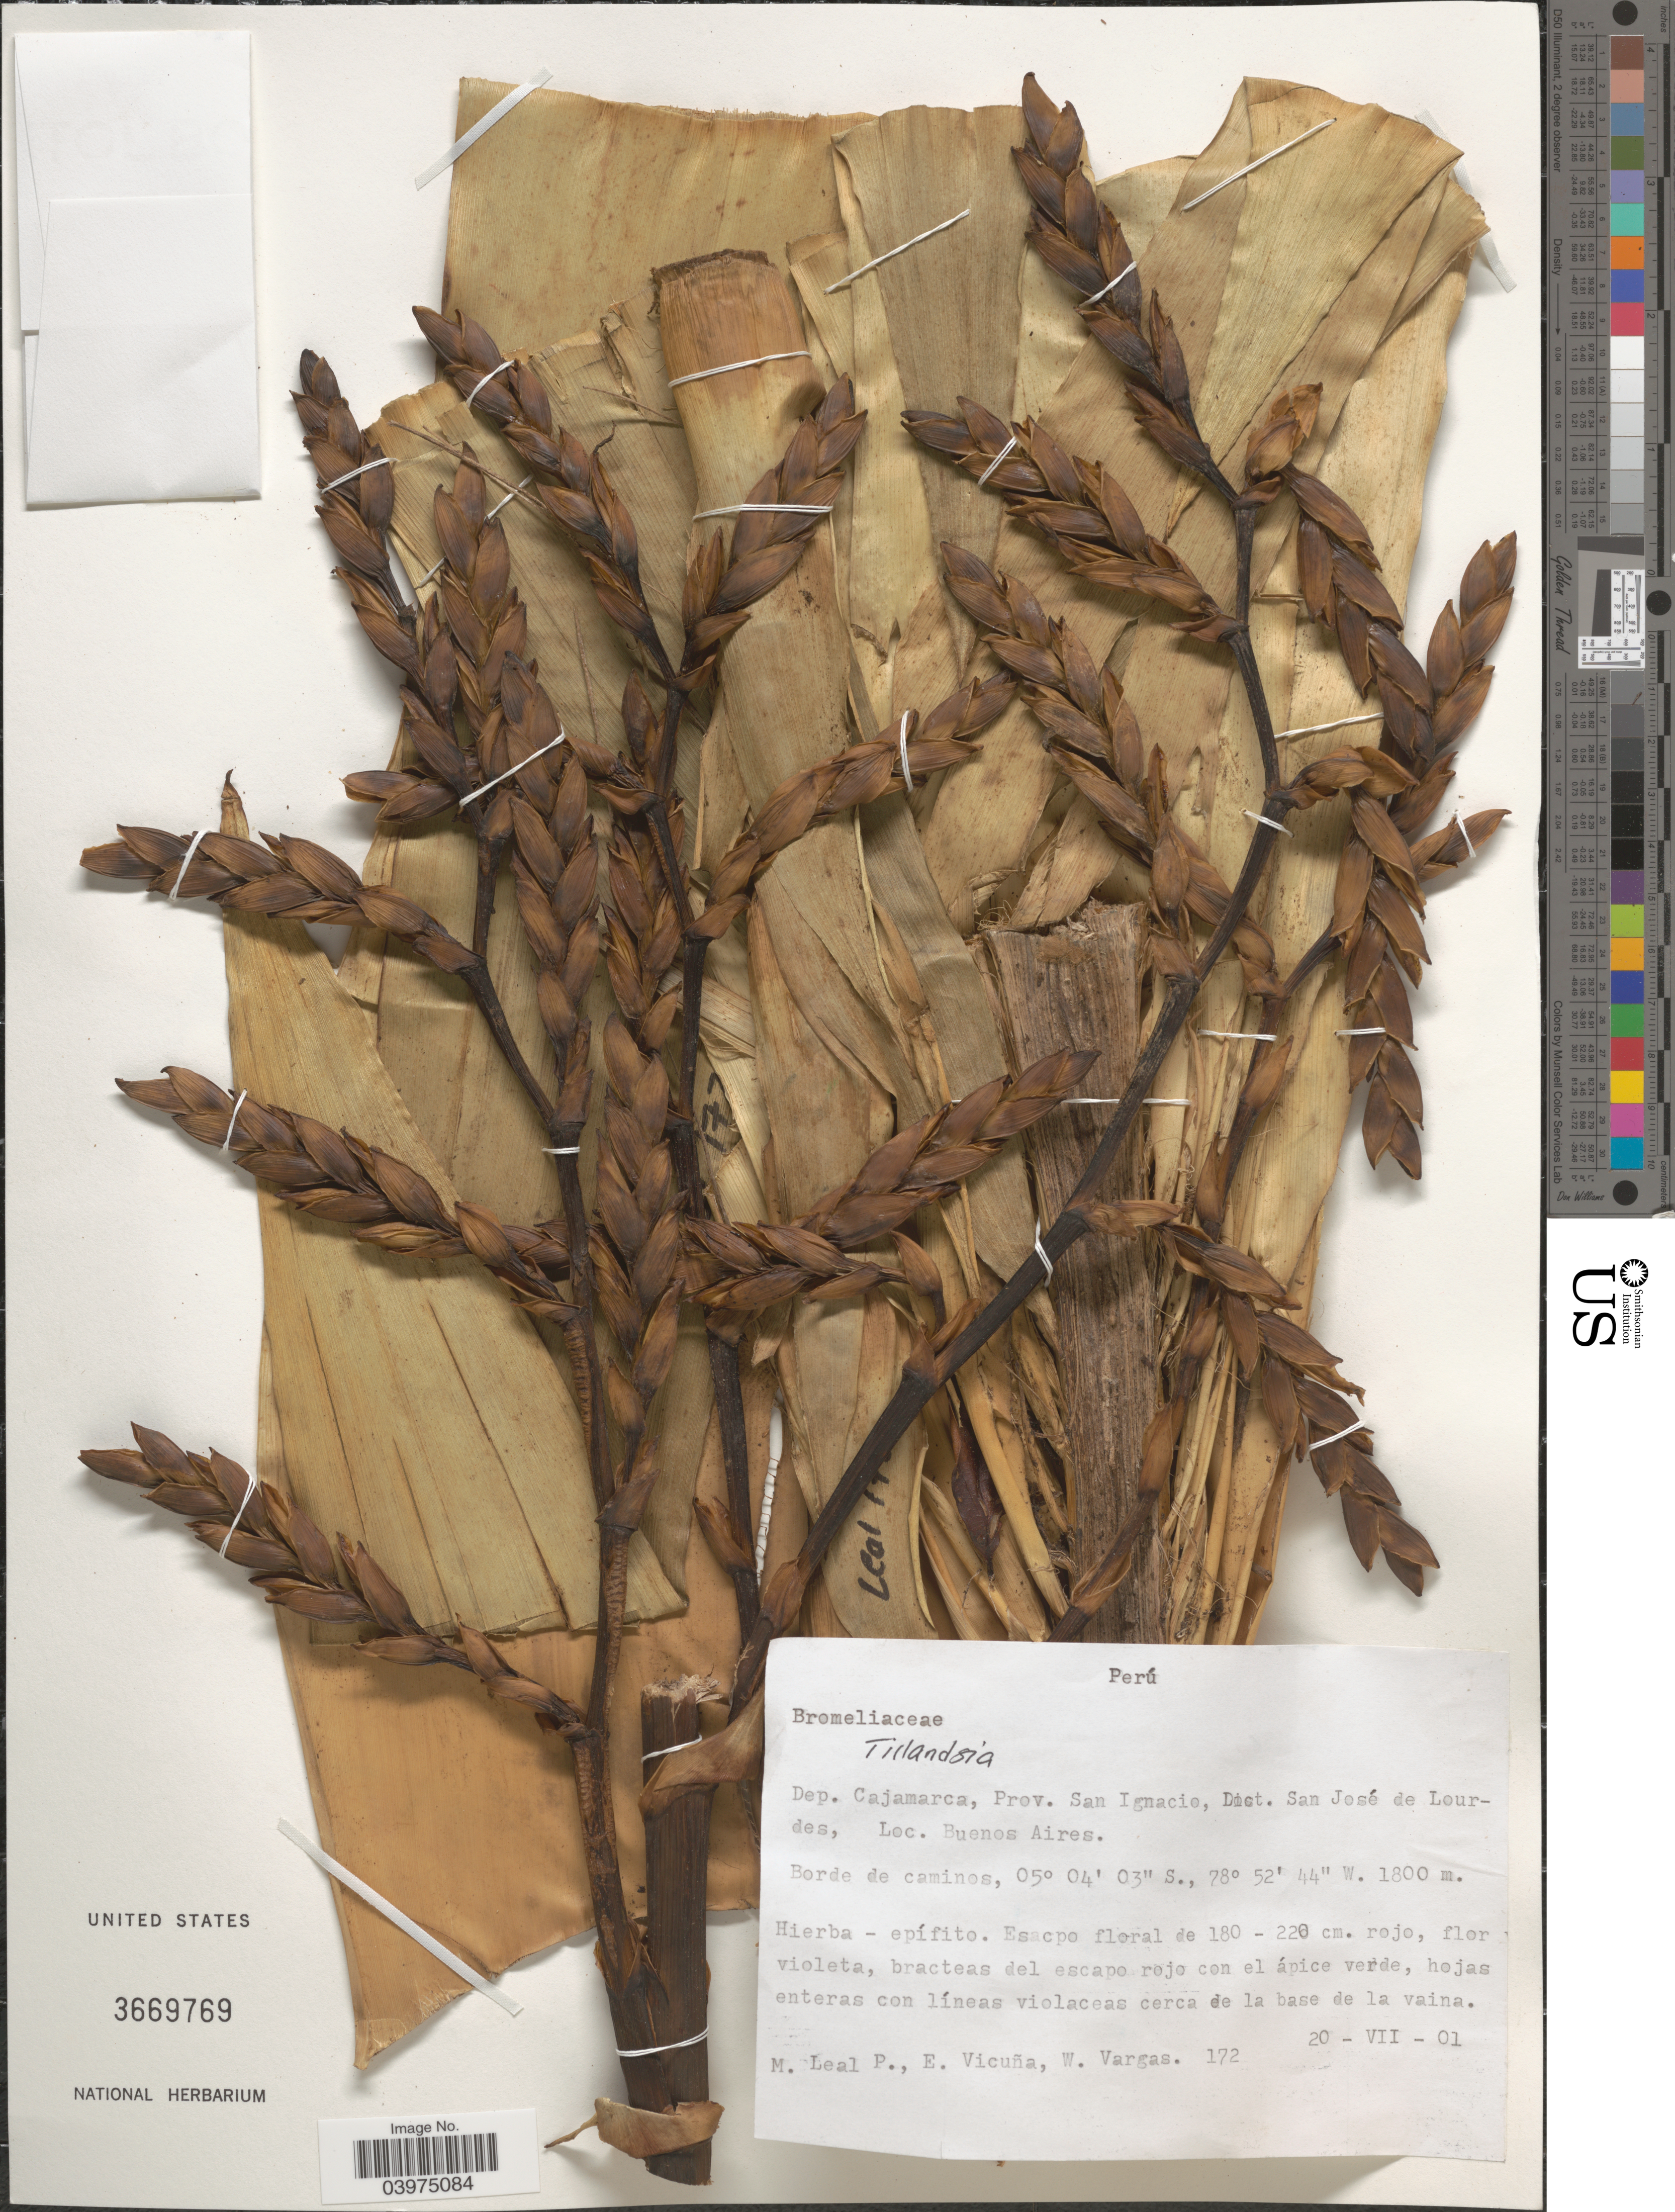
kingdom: Plantae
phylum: Tracheophyta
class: Liliopsida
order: Poales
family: Bromeliaceae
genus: Tillandsia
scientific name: Tillandsia sp.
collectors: M. E. Leal, E. Vicuña & W. Vargas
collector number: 172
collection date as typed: Transcribed d/m/y: 20/7/1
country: Peru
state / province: Cajamarca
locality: Dep. Cajamarca, Prov. San Ignacio, Dist. San José de Lourdes. Buenos Aires.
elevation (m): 1800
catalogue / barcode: US 3669769